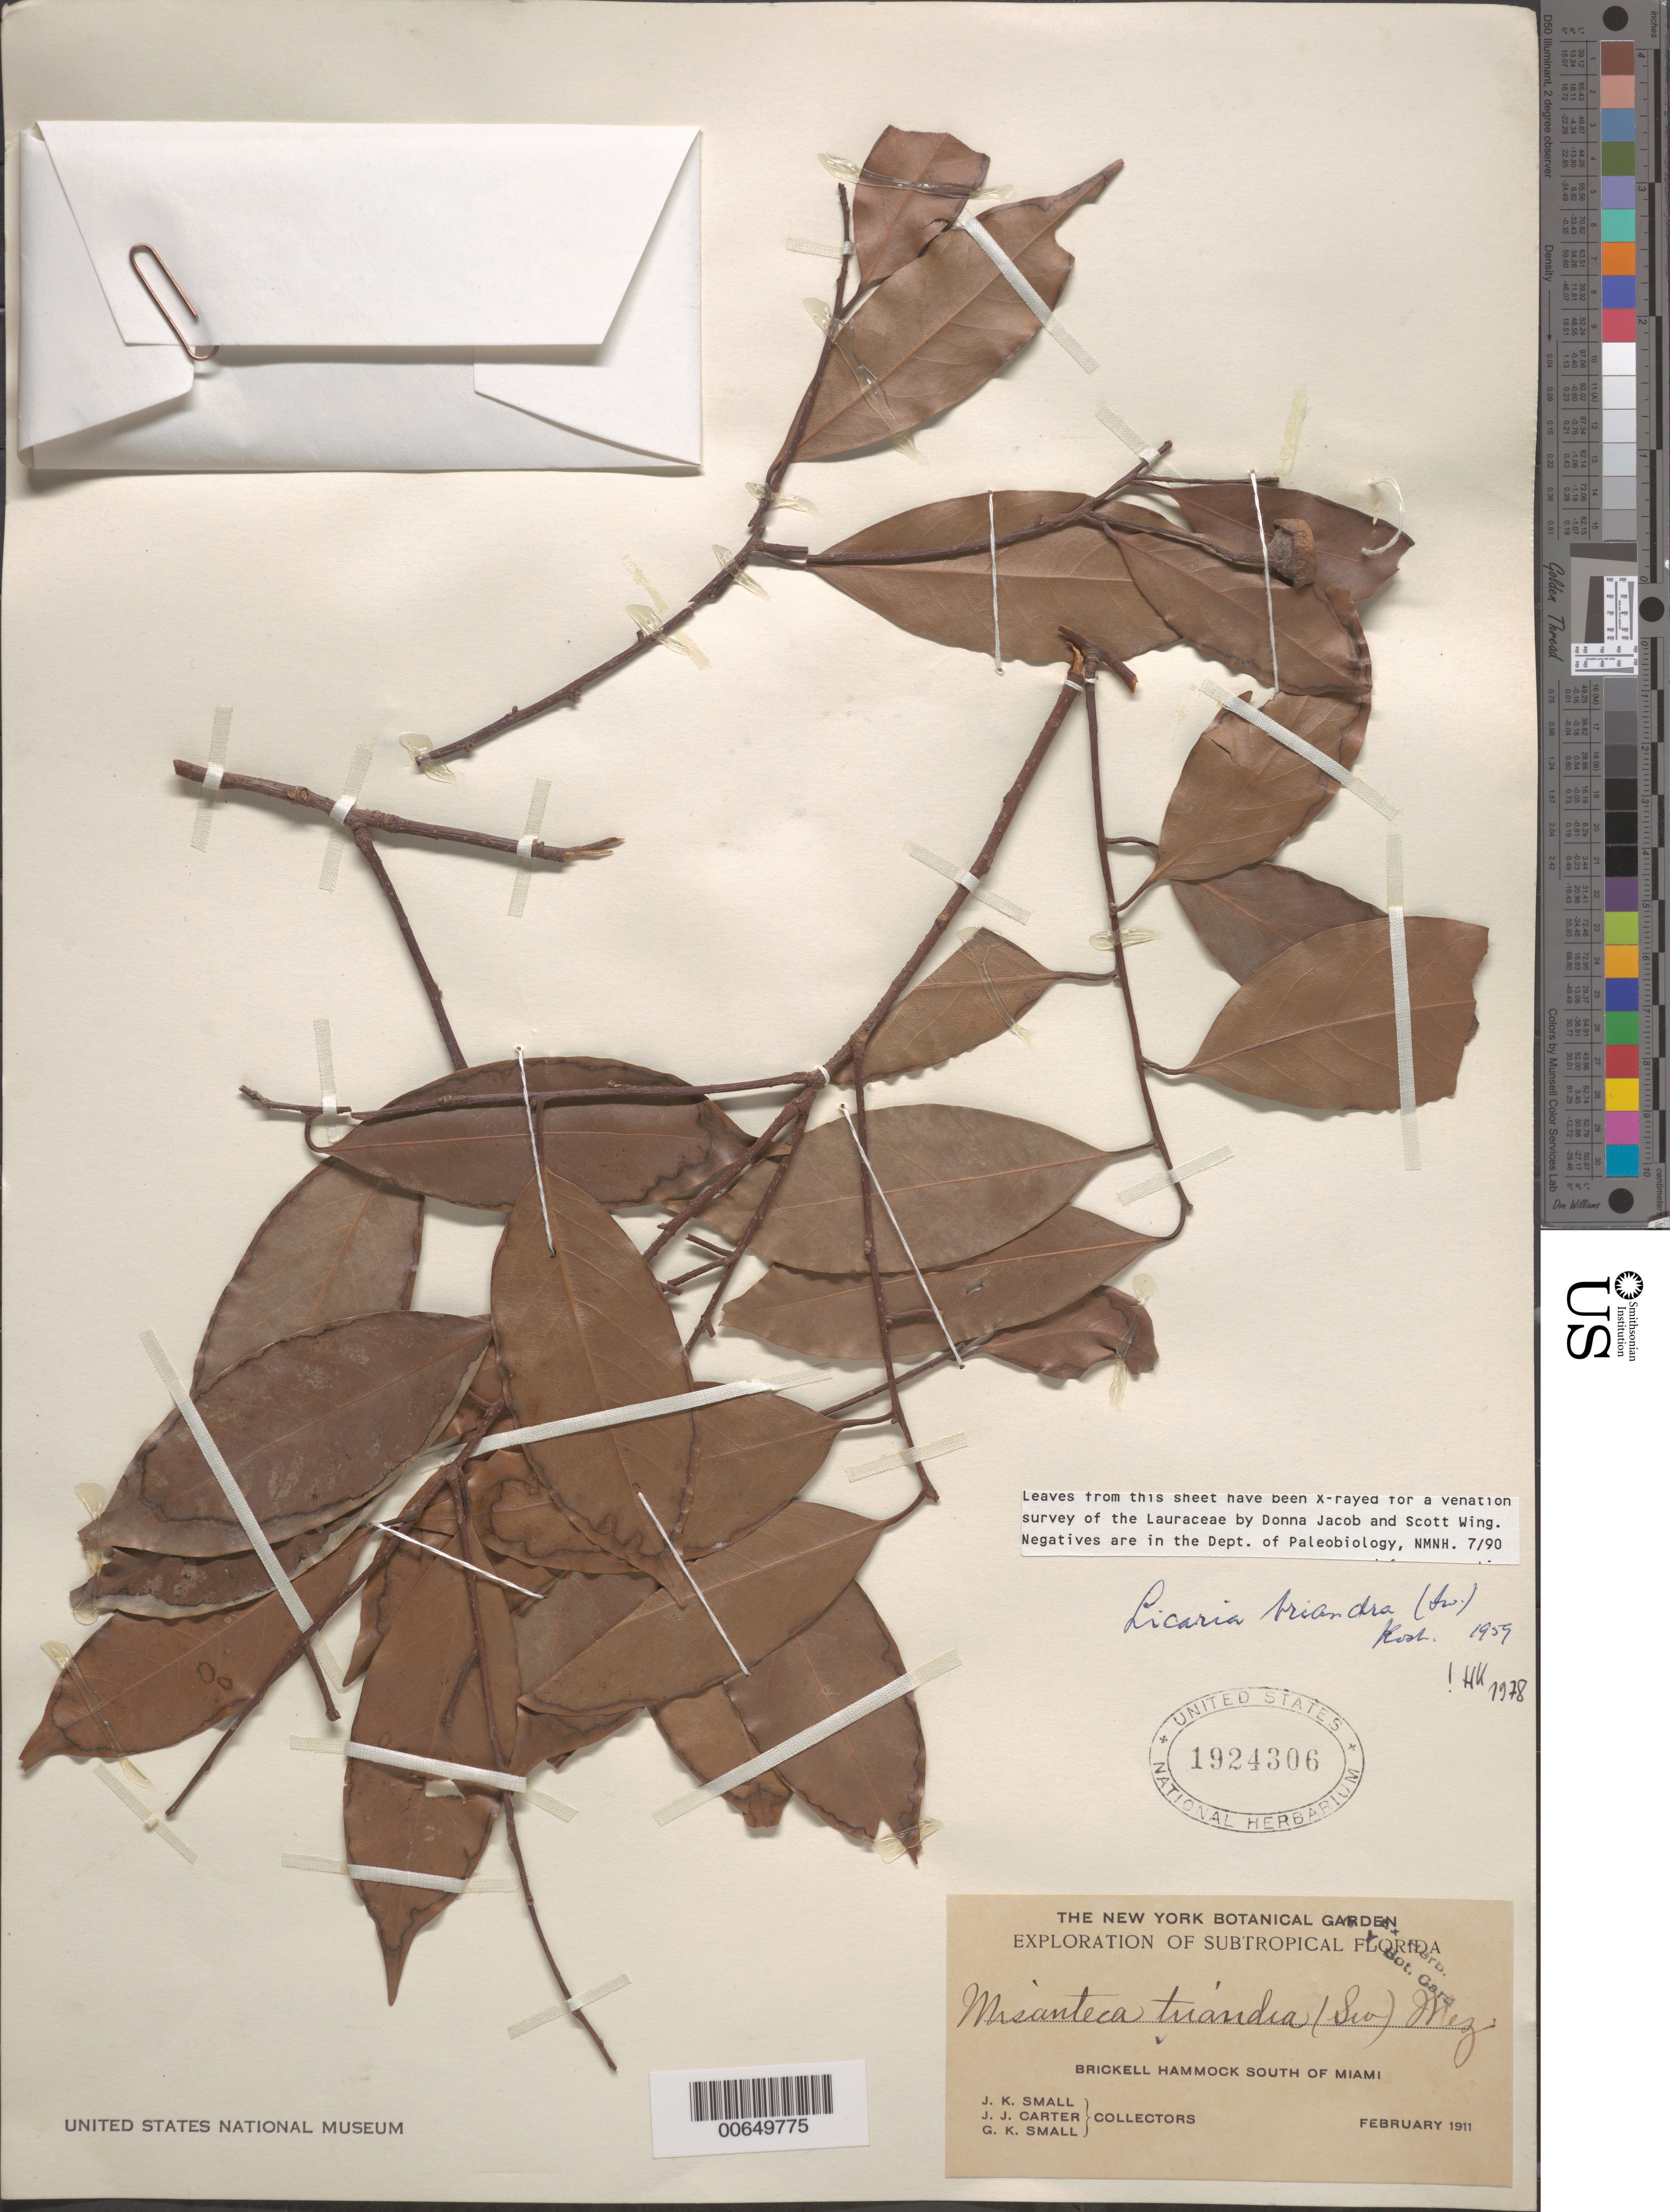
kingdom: Plantae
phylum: Tracheophyta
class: Magnoliopsida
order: Laurales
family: Lauraceae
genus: Licaria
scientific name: Licaria triandra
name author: (Sw.) Kosterm.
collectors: J. K. Small, J. J. Carter & G. K. Small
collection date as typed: Feb 1911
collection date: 1911-02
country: United States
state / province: Florida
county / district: Dade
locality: Brickell Hammock, S of Miami.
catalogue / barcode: US 1924306